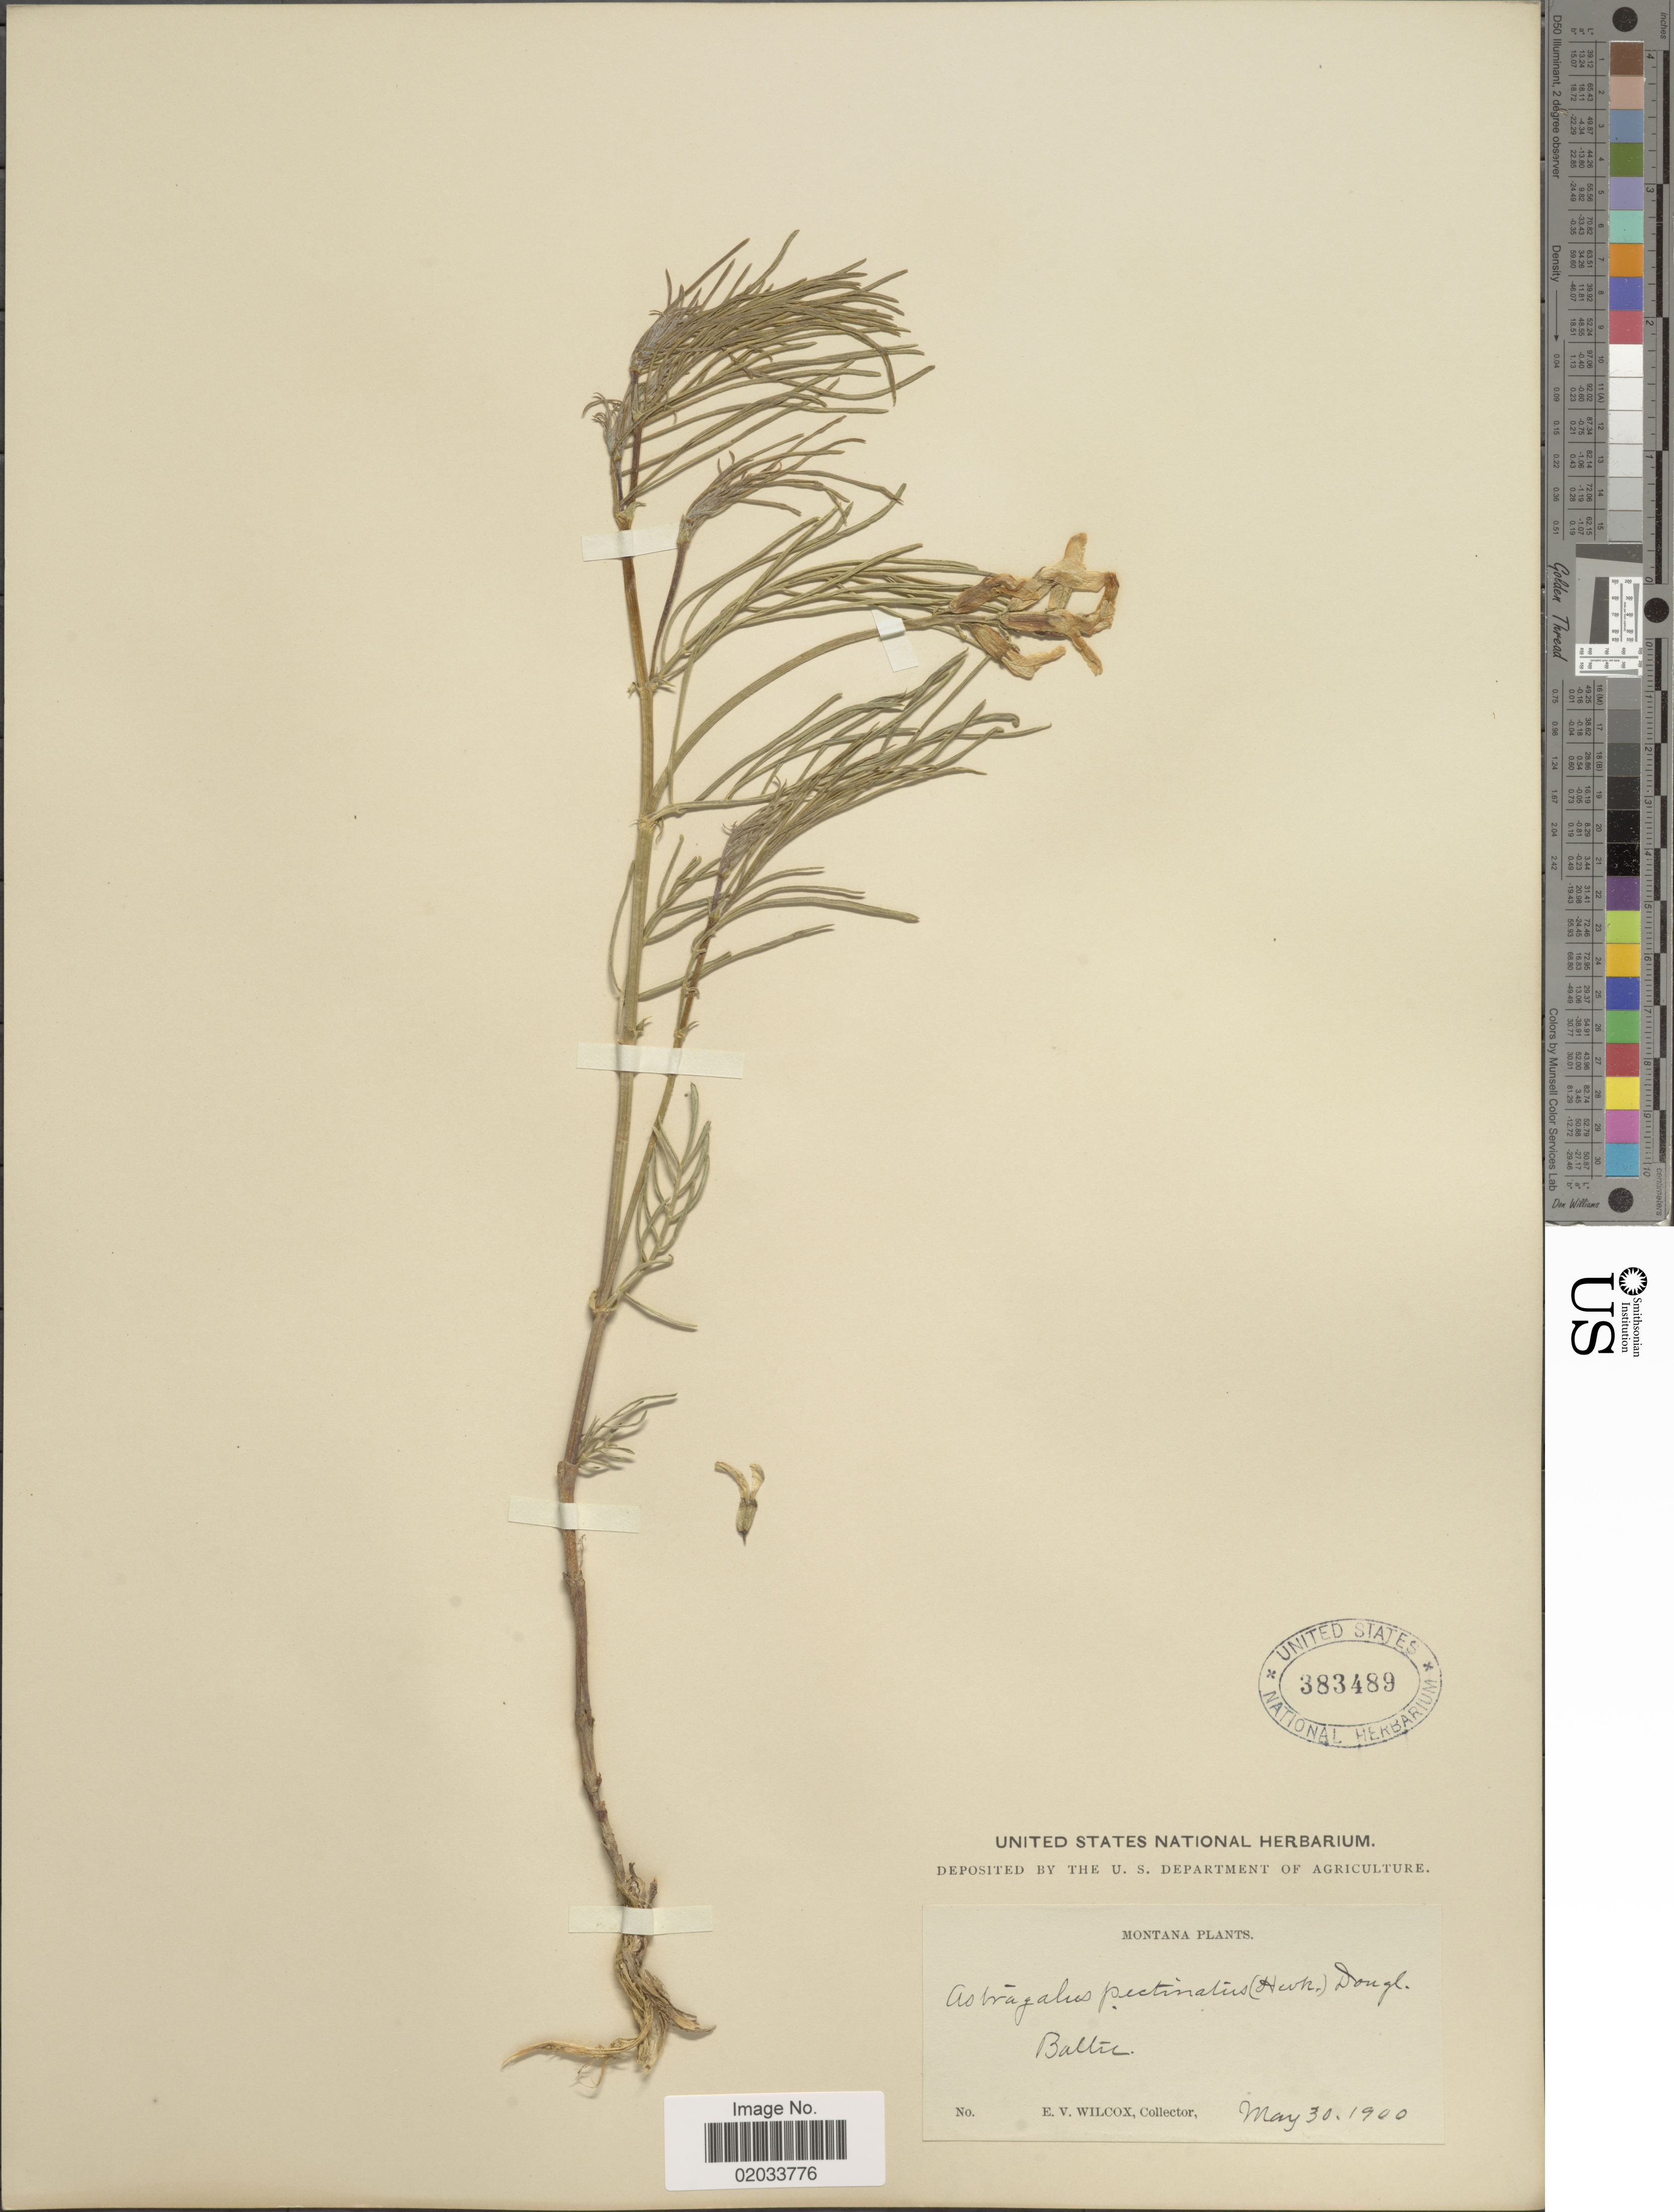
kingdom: Plantae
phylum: Tracheophyta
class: Magnoliopsida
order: Fabales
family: Fabaceae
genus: Astragalus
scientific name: Astragalus pectinatus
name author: (Hook.) G. Don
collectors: E. V. Wilcox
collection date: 1900-05-30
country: United States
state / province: Montana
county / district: Glacier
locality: Baltic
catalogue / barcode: US 383489